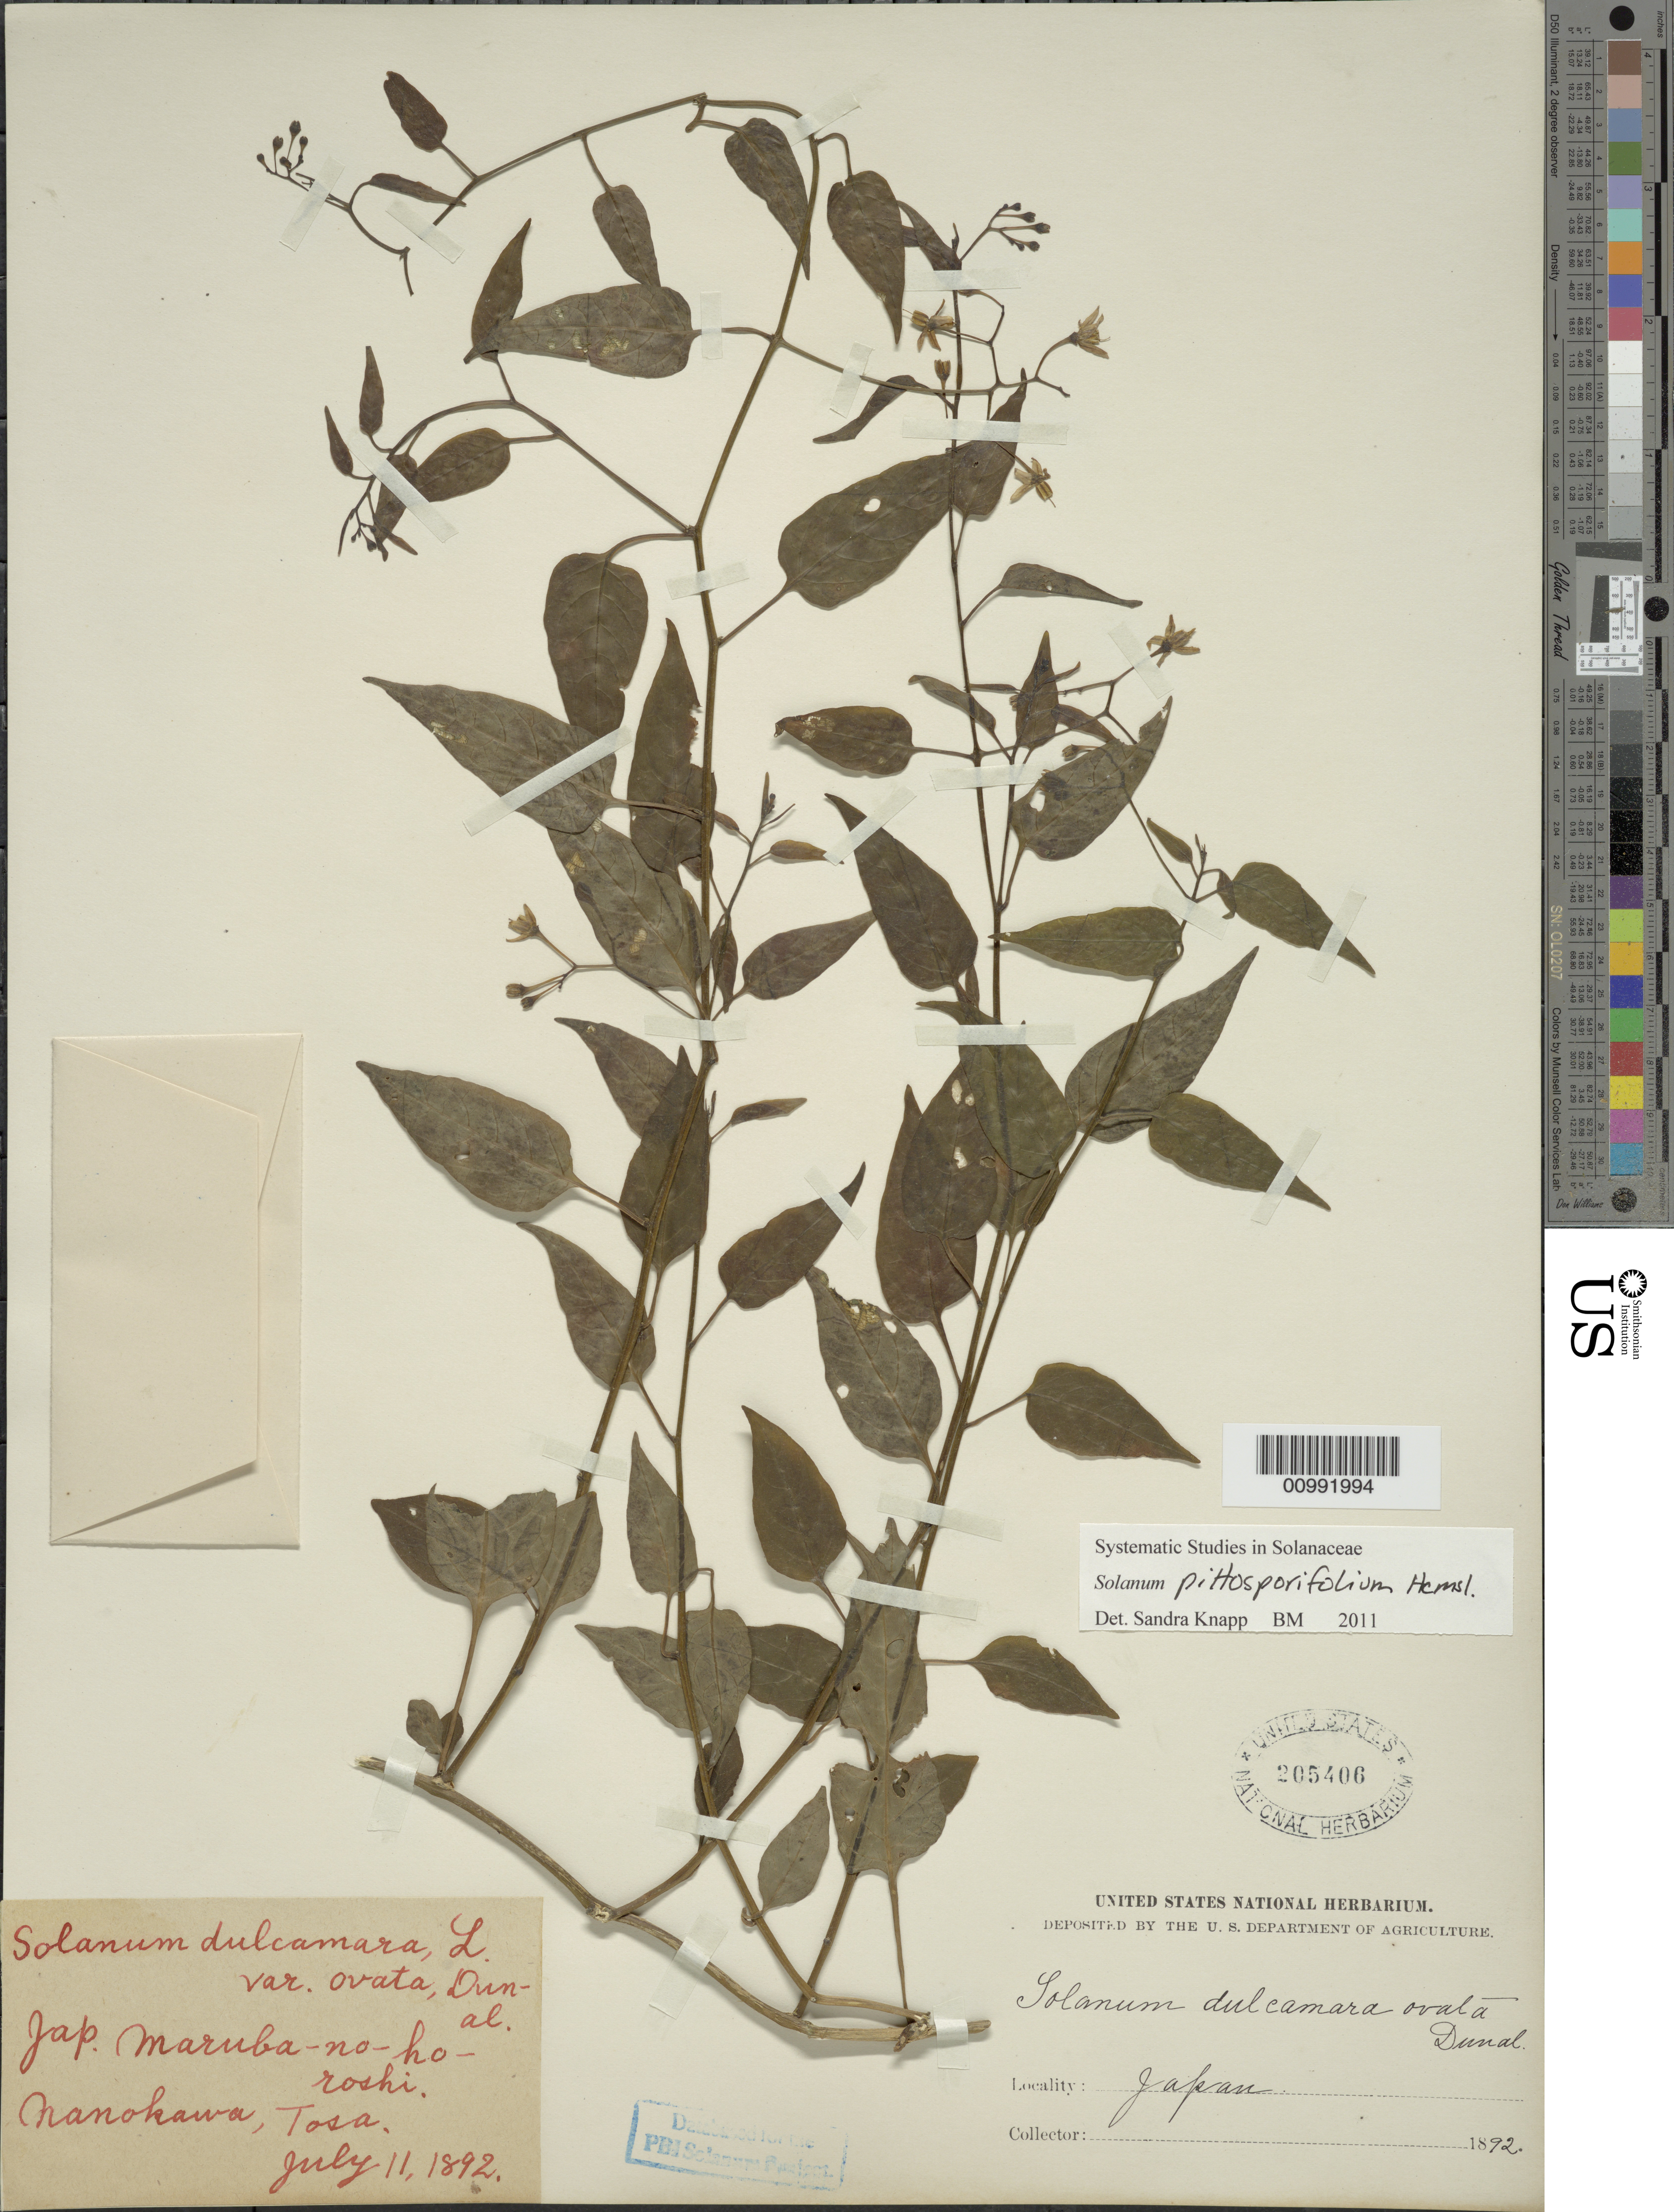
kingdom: Plantae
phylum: Tracheophyta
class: Magnoliopsida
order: Solanales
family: Solanaceae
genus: Solanum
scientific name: Solanum pittosporifolium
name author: Hemsl.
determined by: Knapp, S. D.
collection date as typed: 11 Jul 1892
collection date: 1892-07-11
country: Japan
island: Shikoku I.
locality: Nanokawa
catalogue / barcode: US 205406